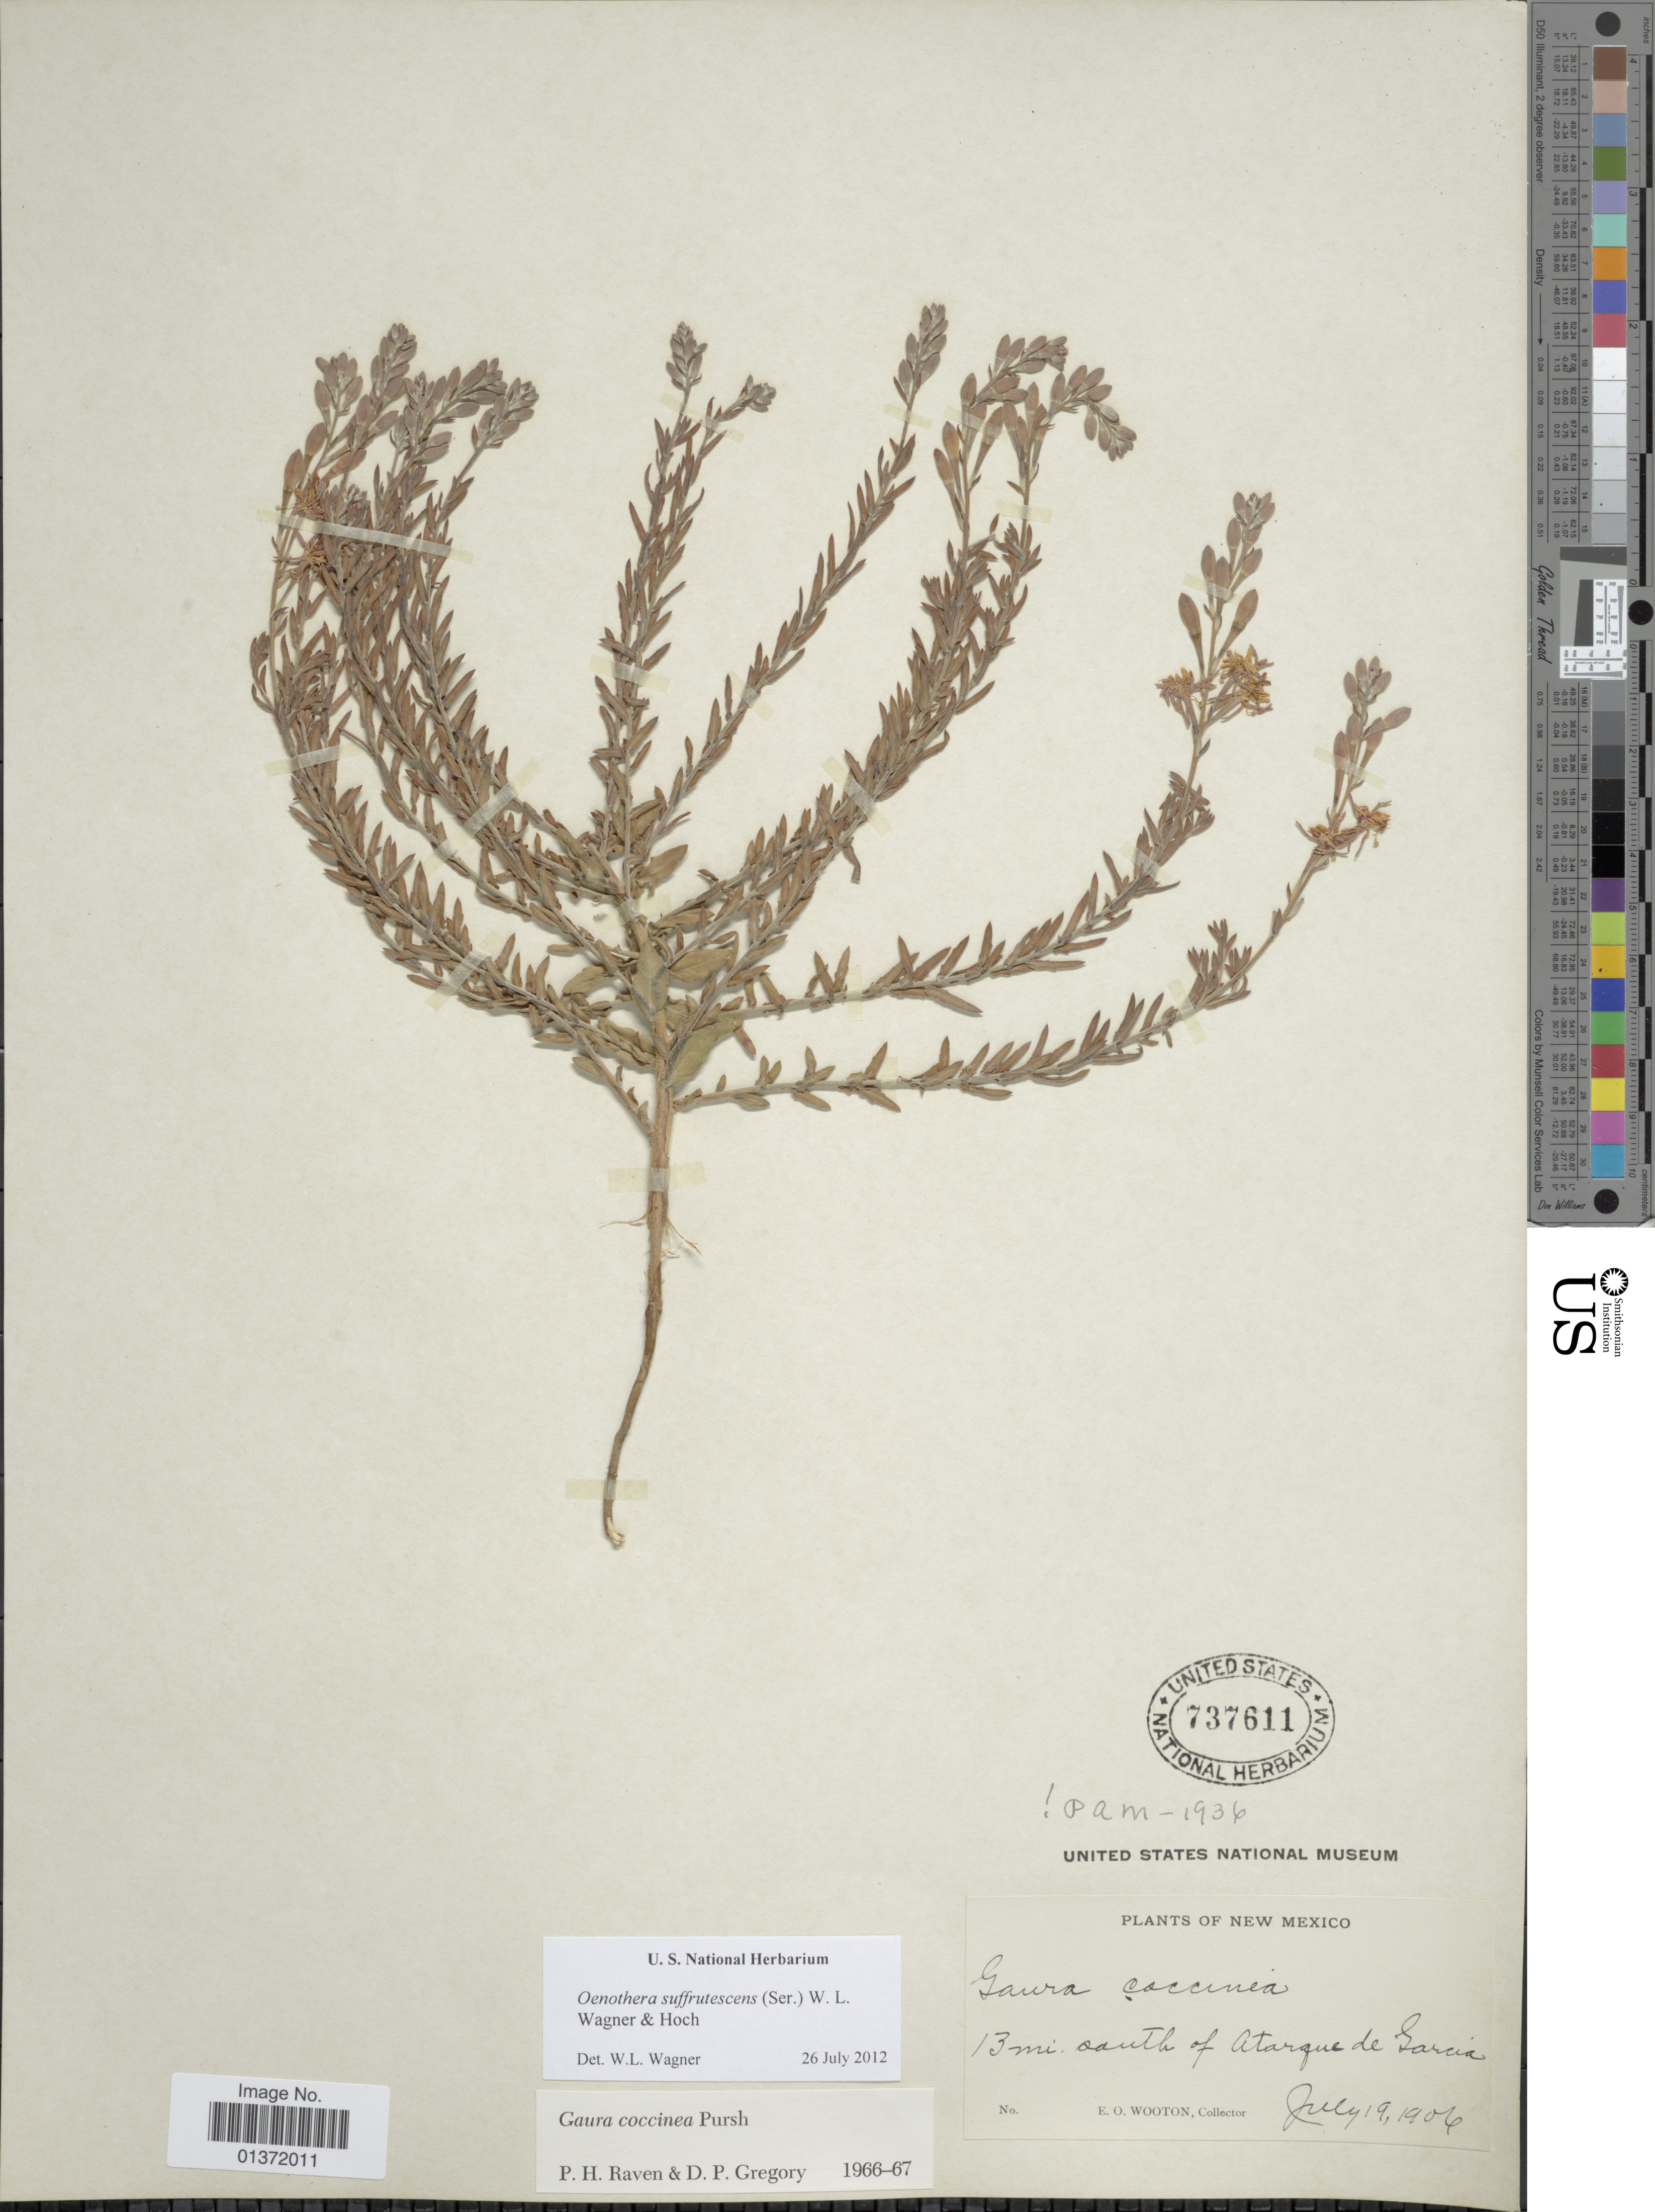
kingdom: Plantae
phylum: Tracheophyta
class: Magnoliopsida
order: Myrtales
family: Onagraceae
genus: Oenothera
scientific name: Oenothera suffrutescens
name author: (Ser.) W.L. Wagner & Hoch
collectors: E. O. Wooton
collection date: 1906-07-19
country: United States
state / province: New Mexico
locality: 13 mi south of Atarque de Garcia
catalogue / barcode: US 737611